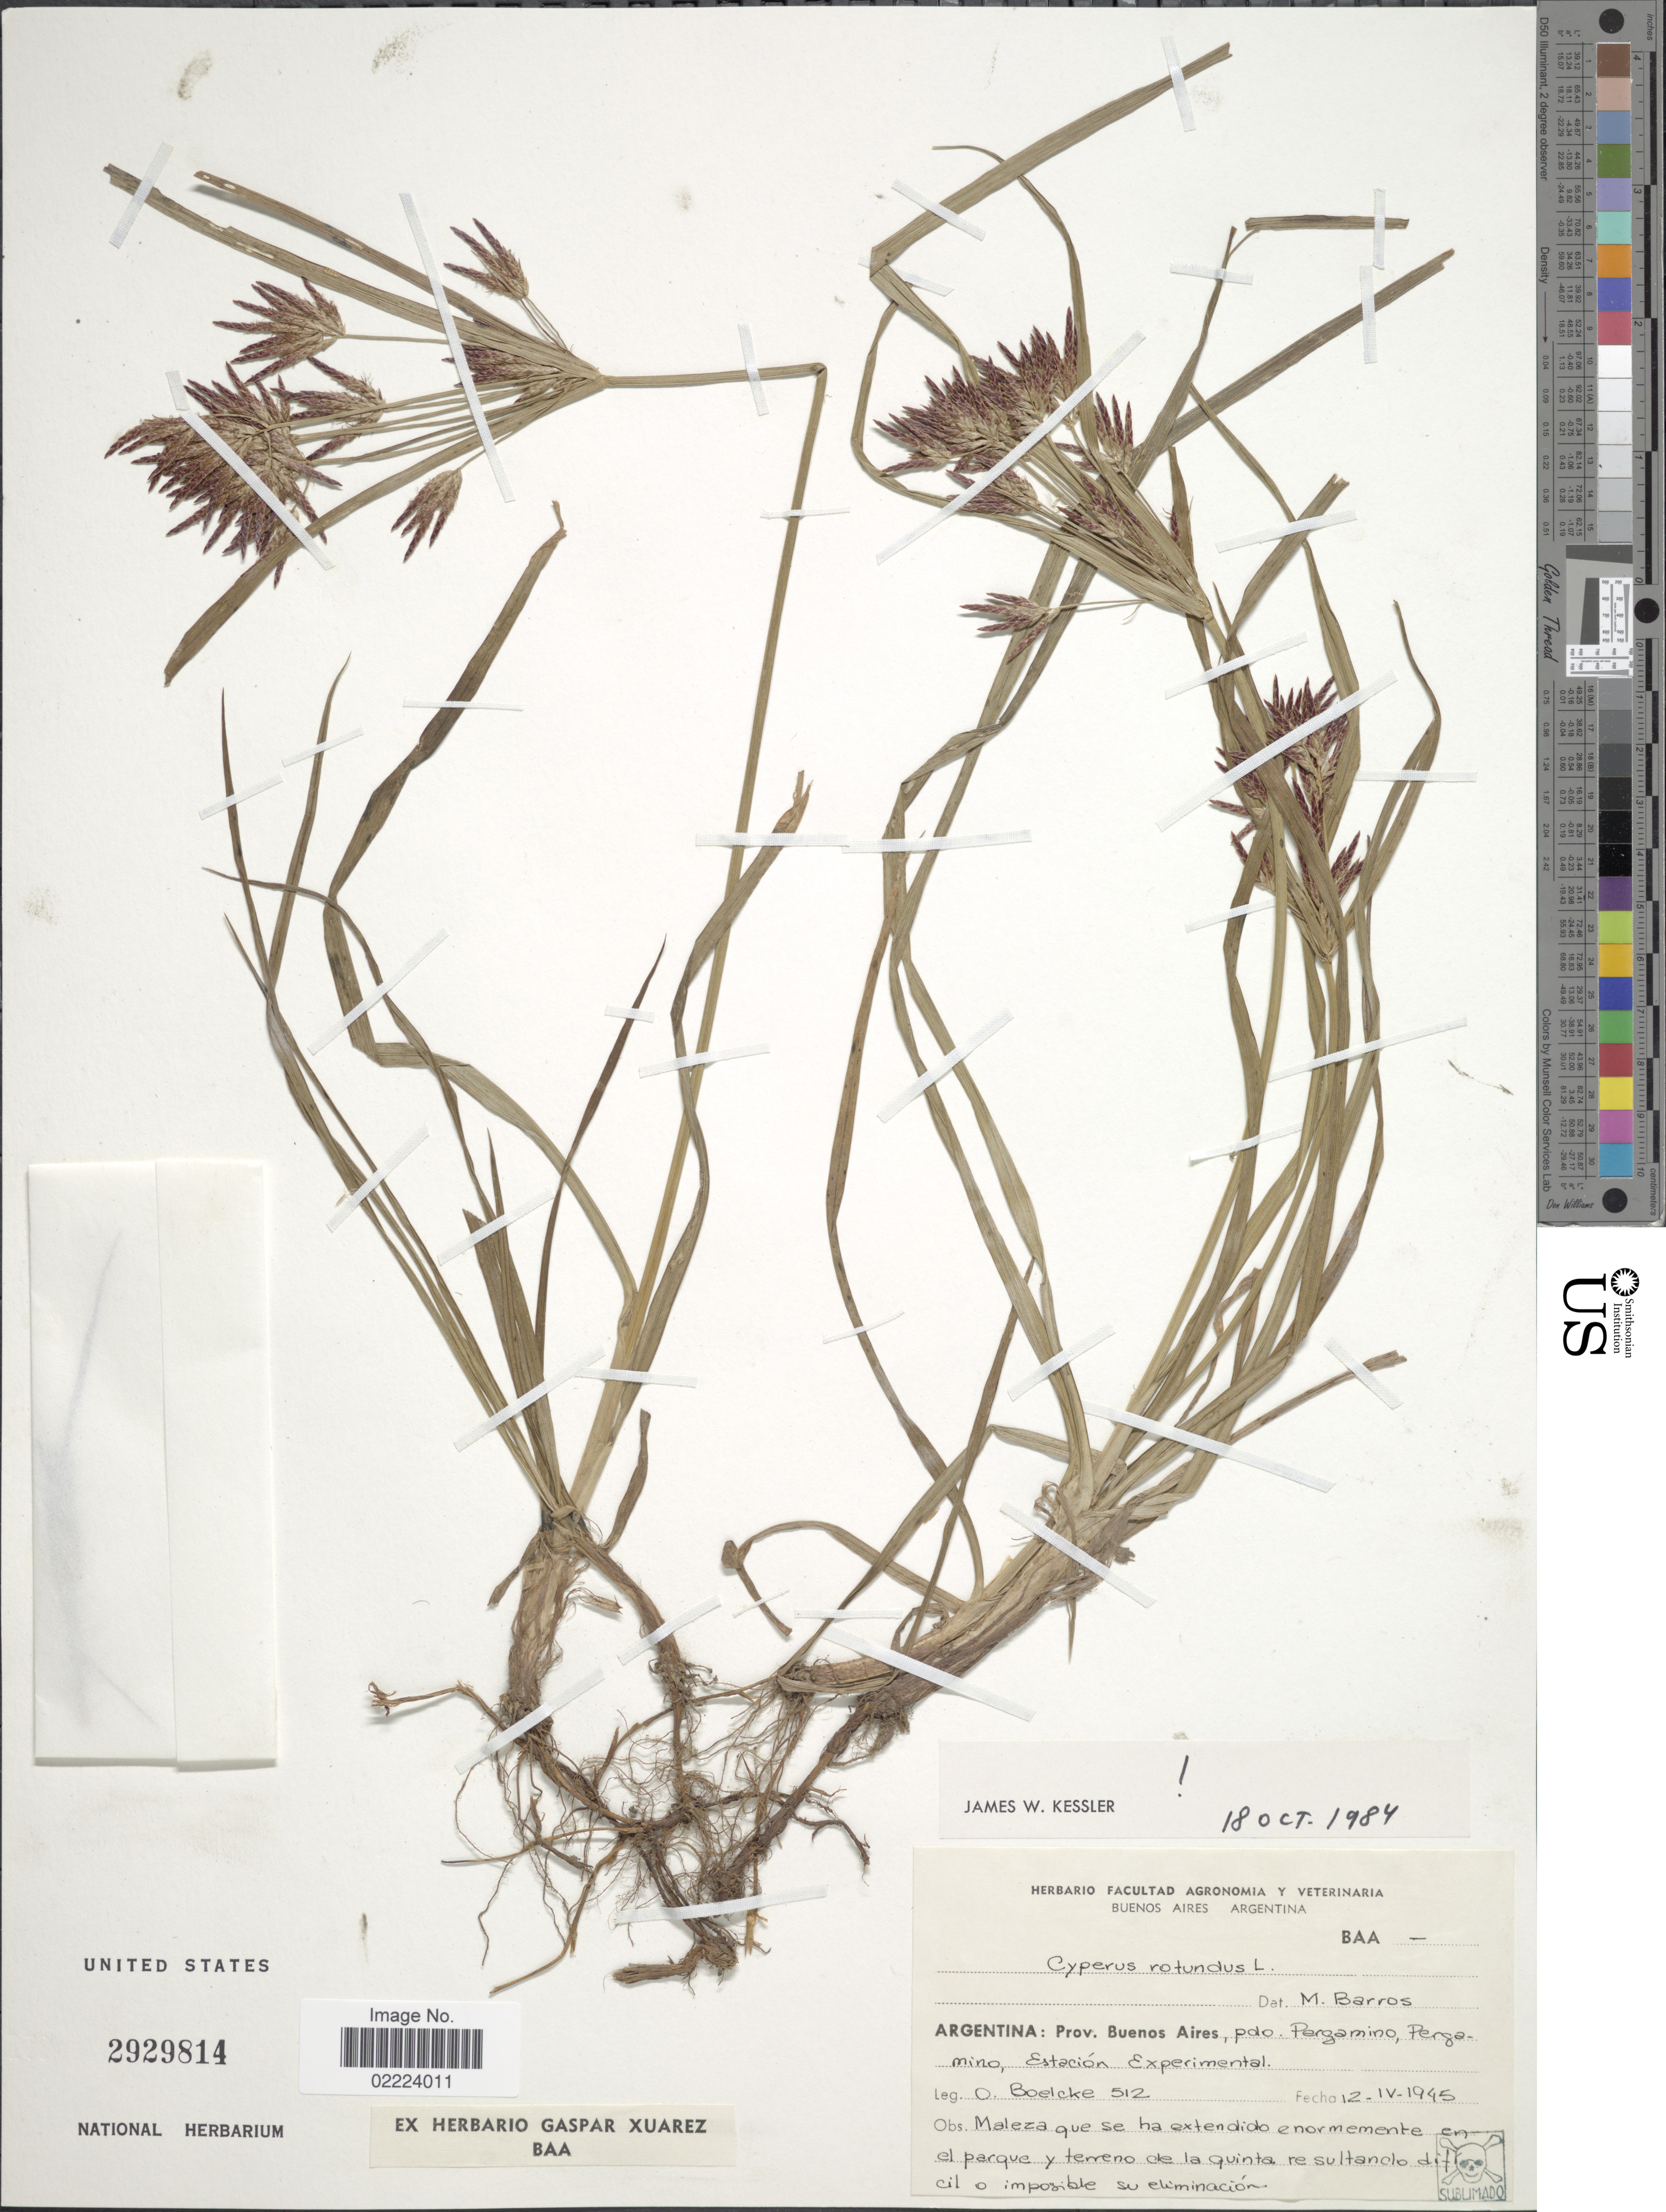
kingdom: Plantae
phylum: Tracheophyta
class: Liliopsida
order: Poales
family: Cyperaceae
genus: Cyperus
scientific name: Cyperus rotundus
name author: L.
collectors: O. Boelcke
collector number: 512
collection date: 1945-04-12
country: Argentina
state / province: Buenos Aires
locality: Argentina: Prov. Buenos Aires, pdo. Pargamino, Pergamino, Estacion Experimental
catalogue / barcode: US 2929814